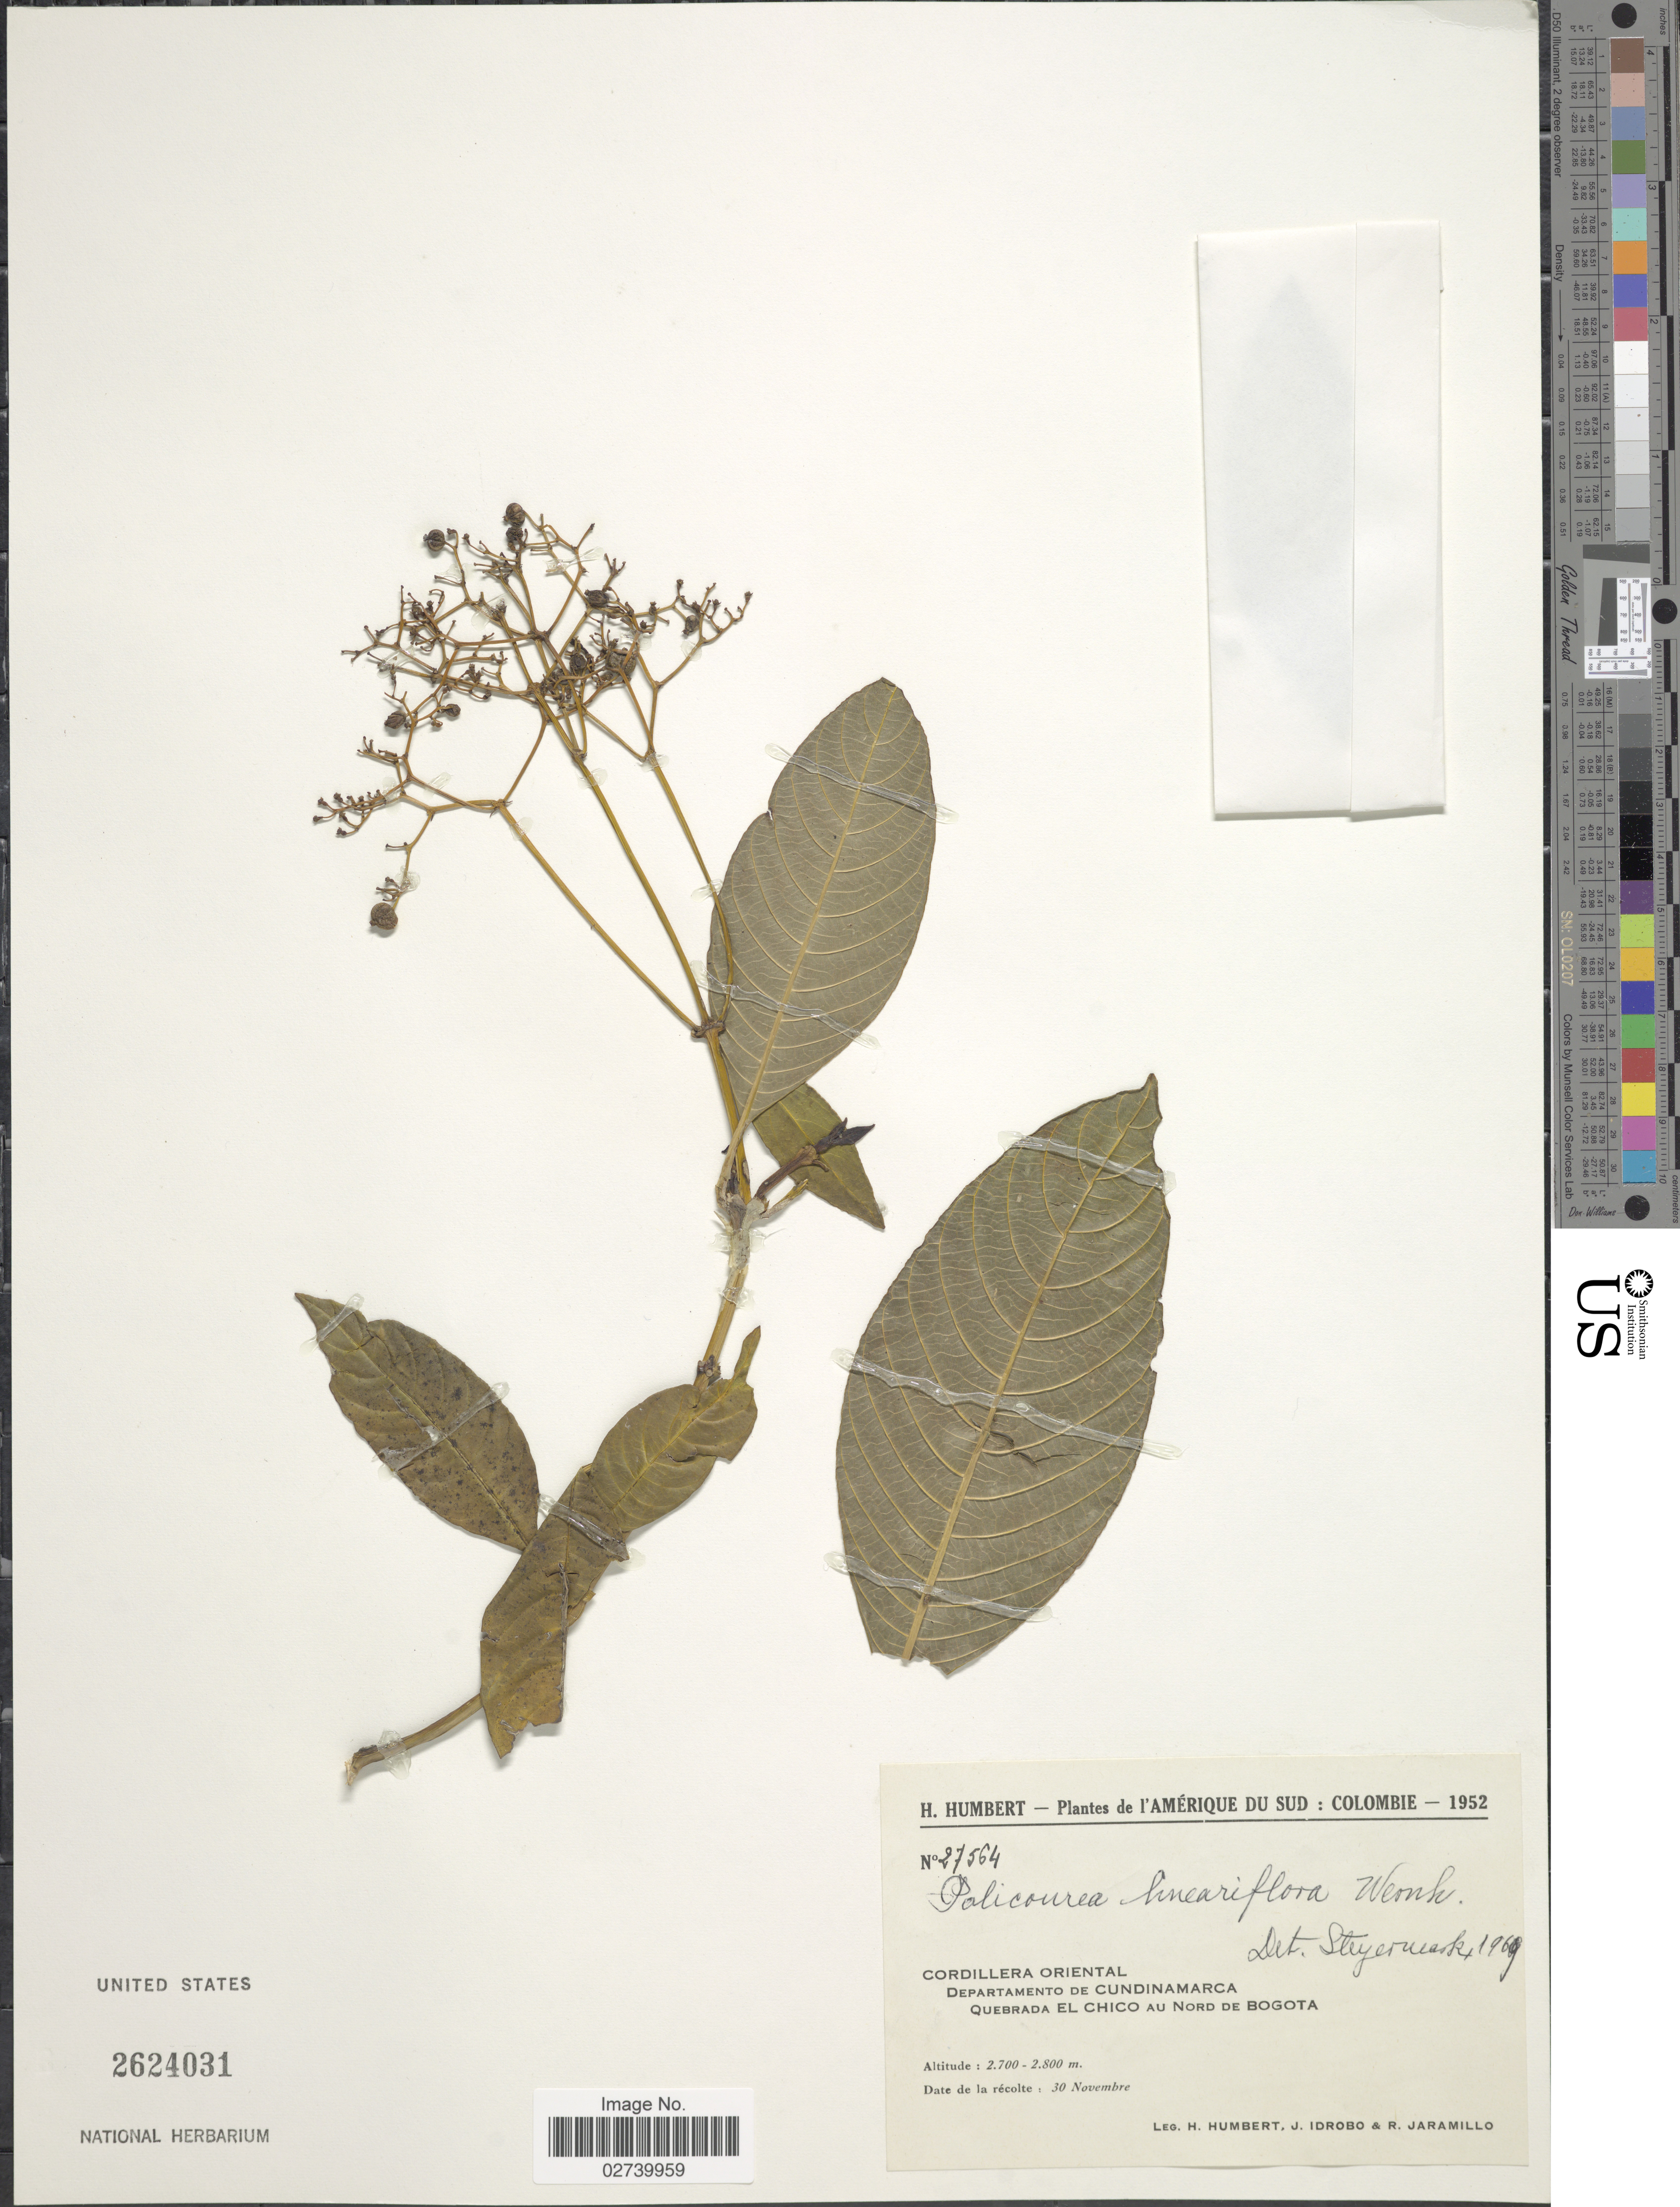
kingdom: Plantae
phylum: Tracheophyta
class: Magnoliopsida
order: Gentianales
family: Rubiaceae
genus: Palicourea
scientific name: Palicourea lineariflora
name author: Wernham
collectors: H. Humbert, J. M. Idrobo & R. Jaramillo M.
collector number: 27564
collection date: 1952-11-30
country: Colombia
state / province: Cundinamarca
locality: L'Amerique du Sud: Colombie. Cordillera Oriental. Quebrada El Chico au Nord de Bogota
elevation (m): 2700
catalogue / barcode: US 2624031